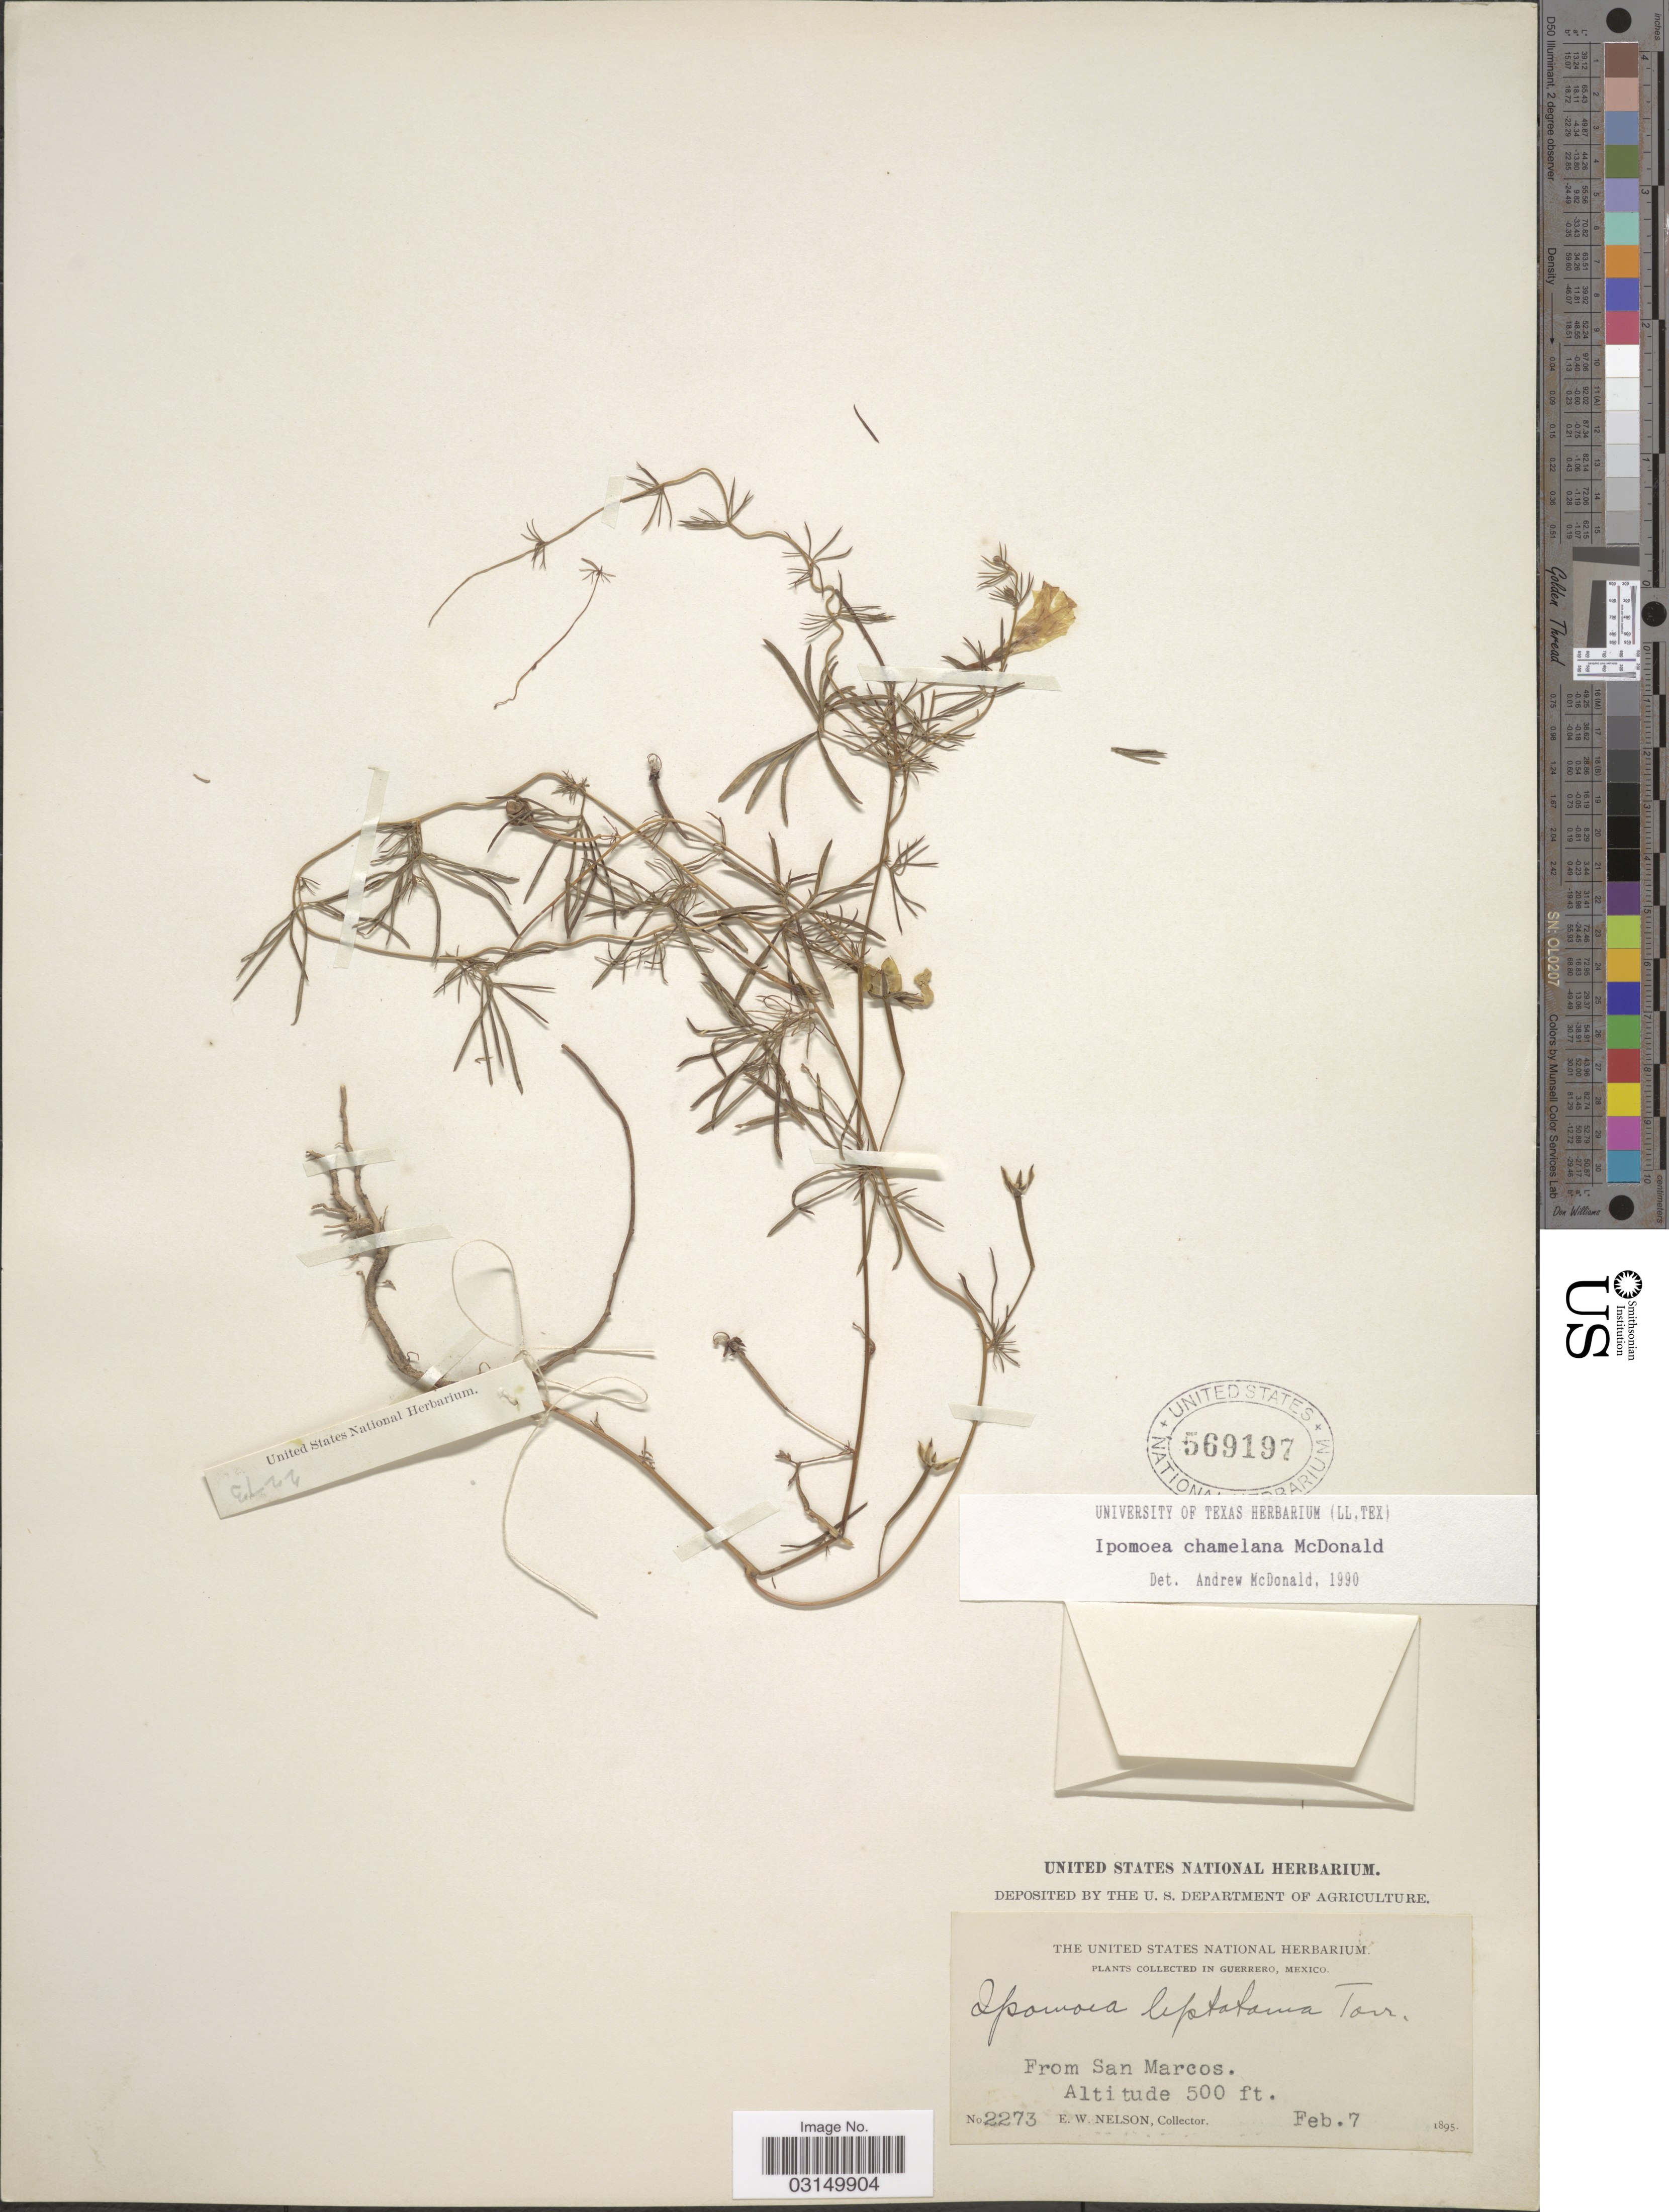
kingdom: Plantae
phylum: Tracheophyta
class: Magnoliopsida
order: Solanales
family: Convolvulaceae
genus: Ipomoea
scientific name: Ipomoea chamelana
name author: J.A. McDonald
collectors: E. W. Nelson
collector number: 2273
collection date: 1895-02-07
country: Mexico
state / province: Guerrero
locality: From San Marcos.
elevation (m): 152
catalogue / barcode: US 569197